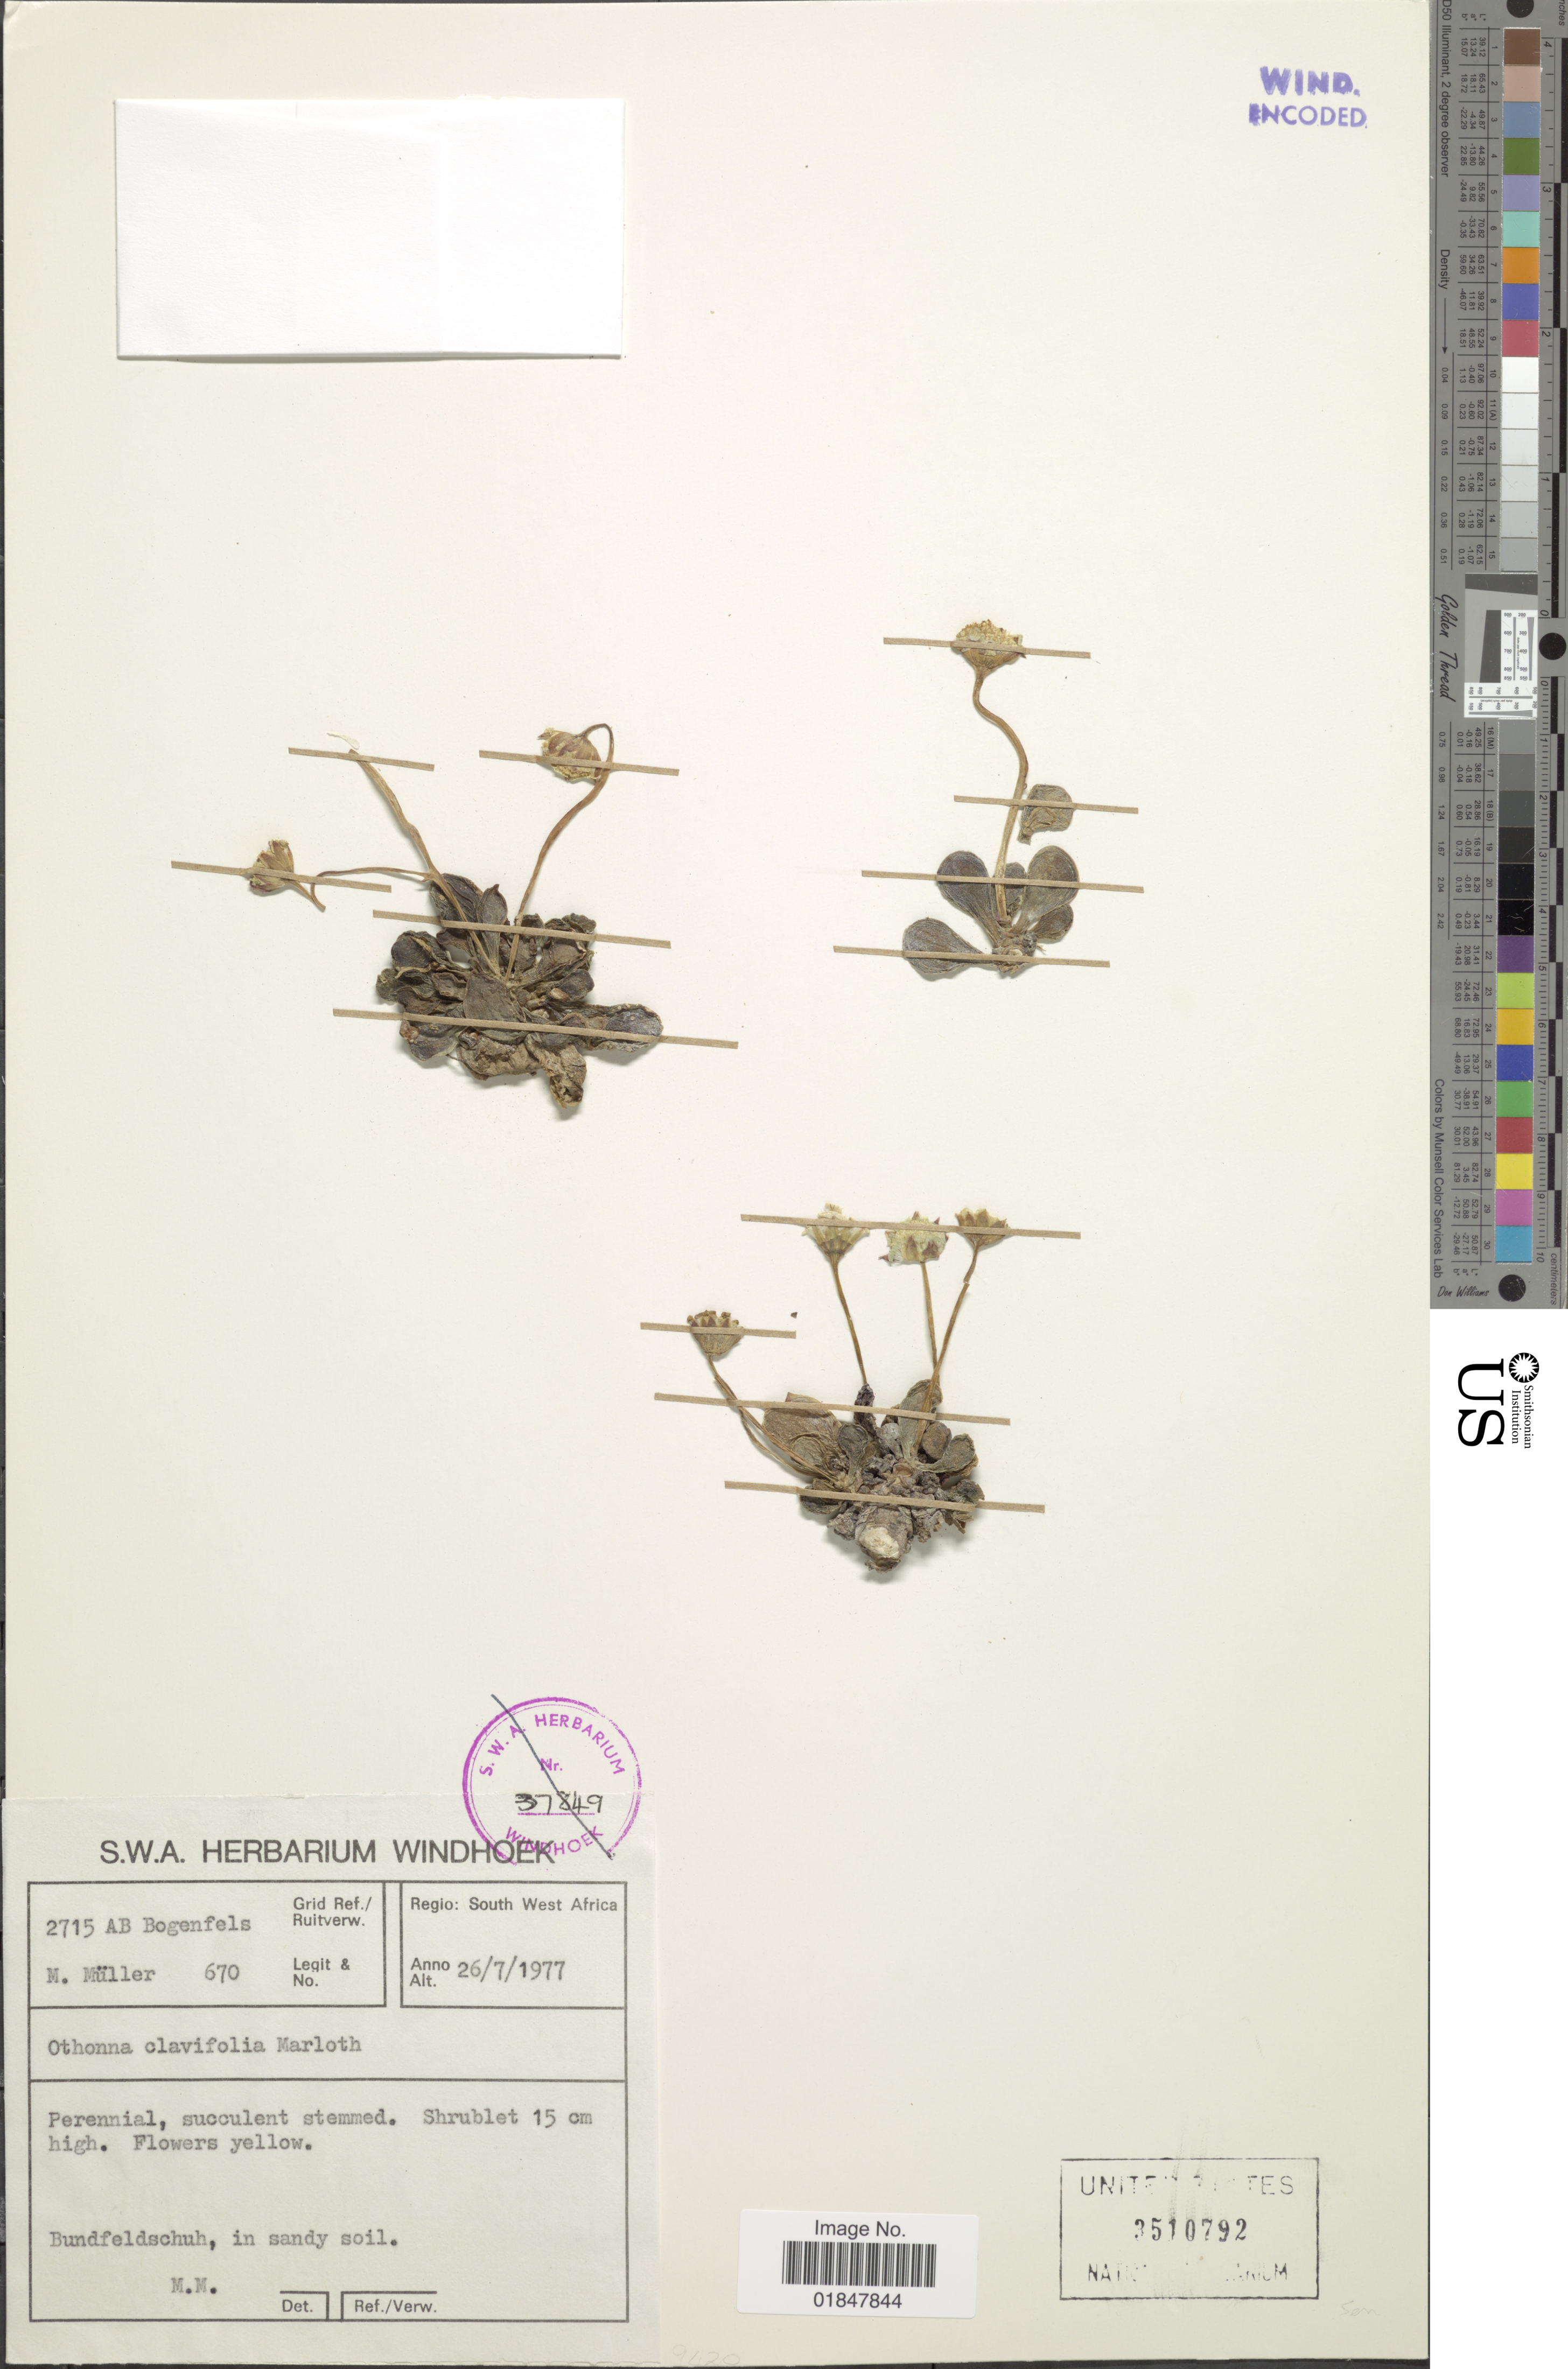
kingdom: Plantae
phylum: Tracheophyta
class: Magnoliopsida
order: Asterales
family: Asteraceae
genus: Othonna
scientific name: Othonna clavifolia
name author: Marloth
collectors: M. Muller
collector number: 670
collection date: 1977-07-26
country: Namibia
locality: Perennial, succulent stemmed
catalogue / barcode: US 3510792